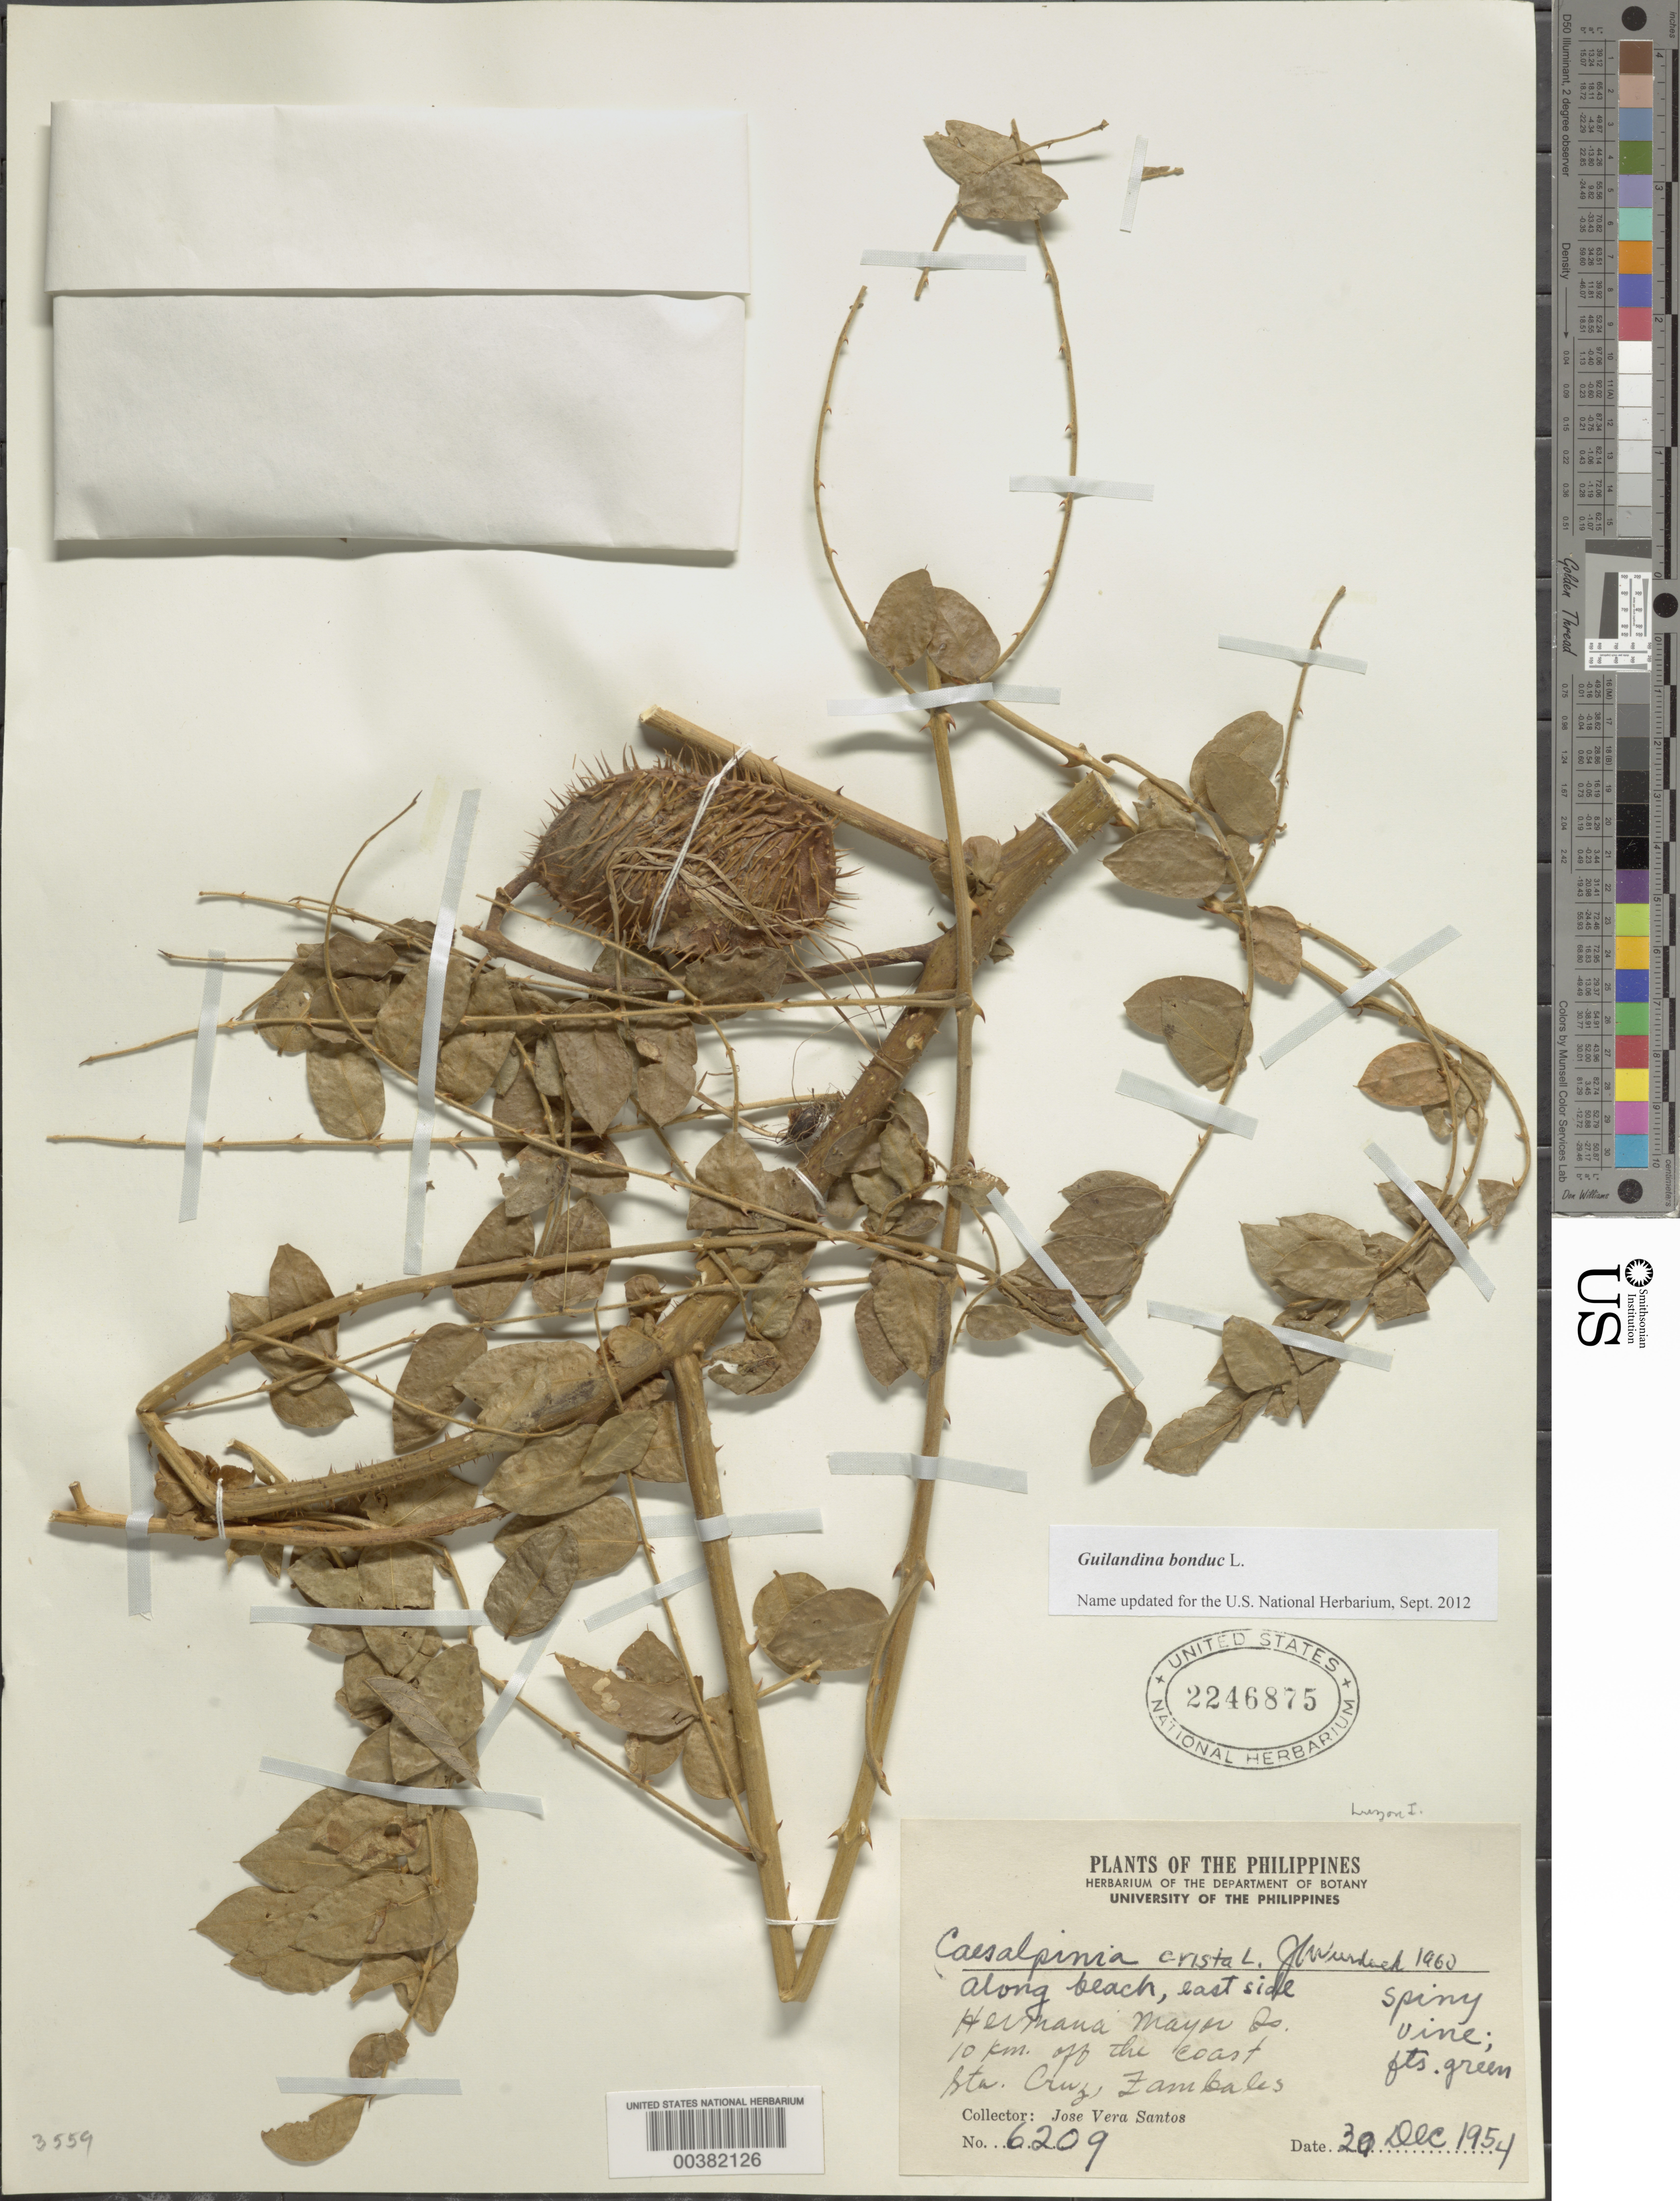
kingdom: Plantae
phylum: Tracheophyta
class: Magnoliopsida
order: Fabales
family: Fabaceae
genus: Guilandina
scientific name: Guilandina bonduc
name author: L.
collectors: J. V. Santos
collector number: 6209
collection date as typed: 30 Dec 1954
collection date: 1954-12-30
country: Philippines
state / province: Central Luzon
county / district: Zambales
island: Luzon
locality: Hernana mayor is., 10 km off the coast sta. cruz, along beach, e side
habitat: Along beach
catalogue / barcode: US 2246875